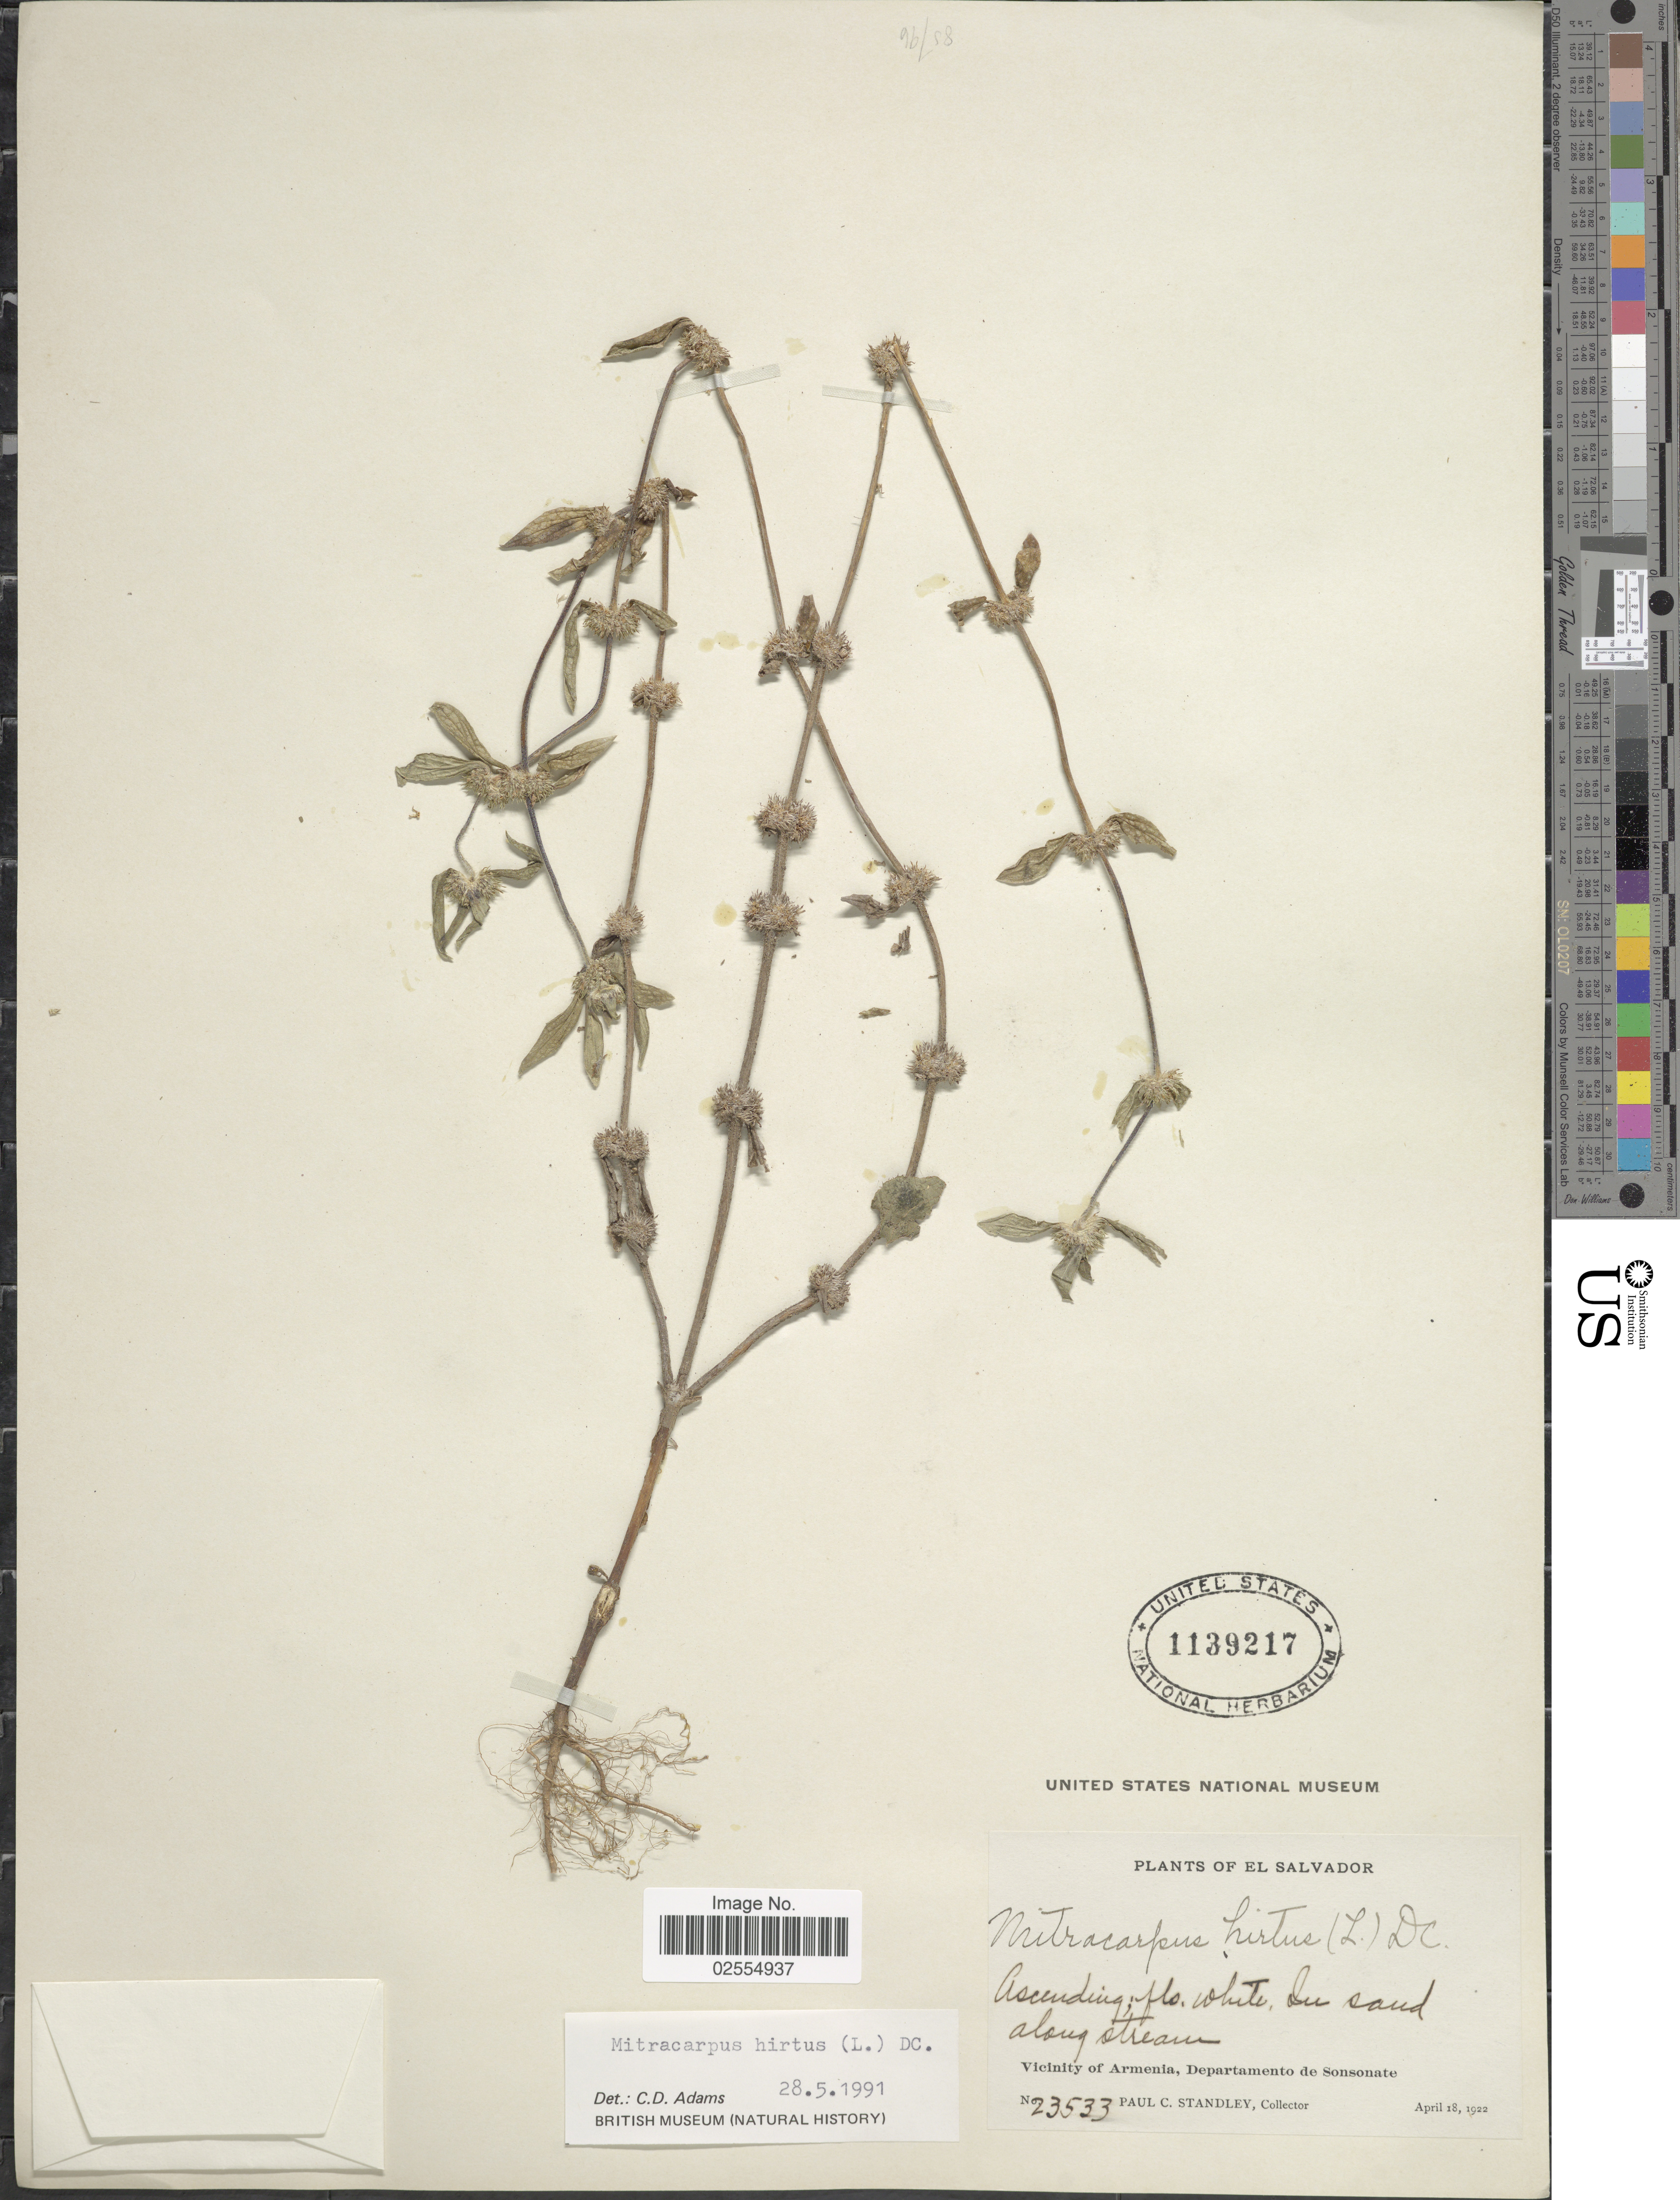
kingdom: Plantae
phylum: Tracheophyta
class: Magnoliopsida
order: Gentianales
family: Rubiaceae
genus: Mitracarpus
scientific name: Mitracarpus hirtus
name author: (L.) DC.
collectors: P. C. Standley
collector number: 23533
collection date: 1922-04-18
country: El Salvador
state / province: Sonsonate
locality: Vicinity of Armenia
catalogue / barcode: US 1139217